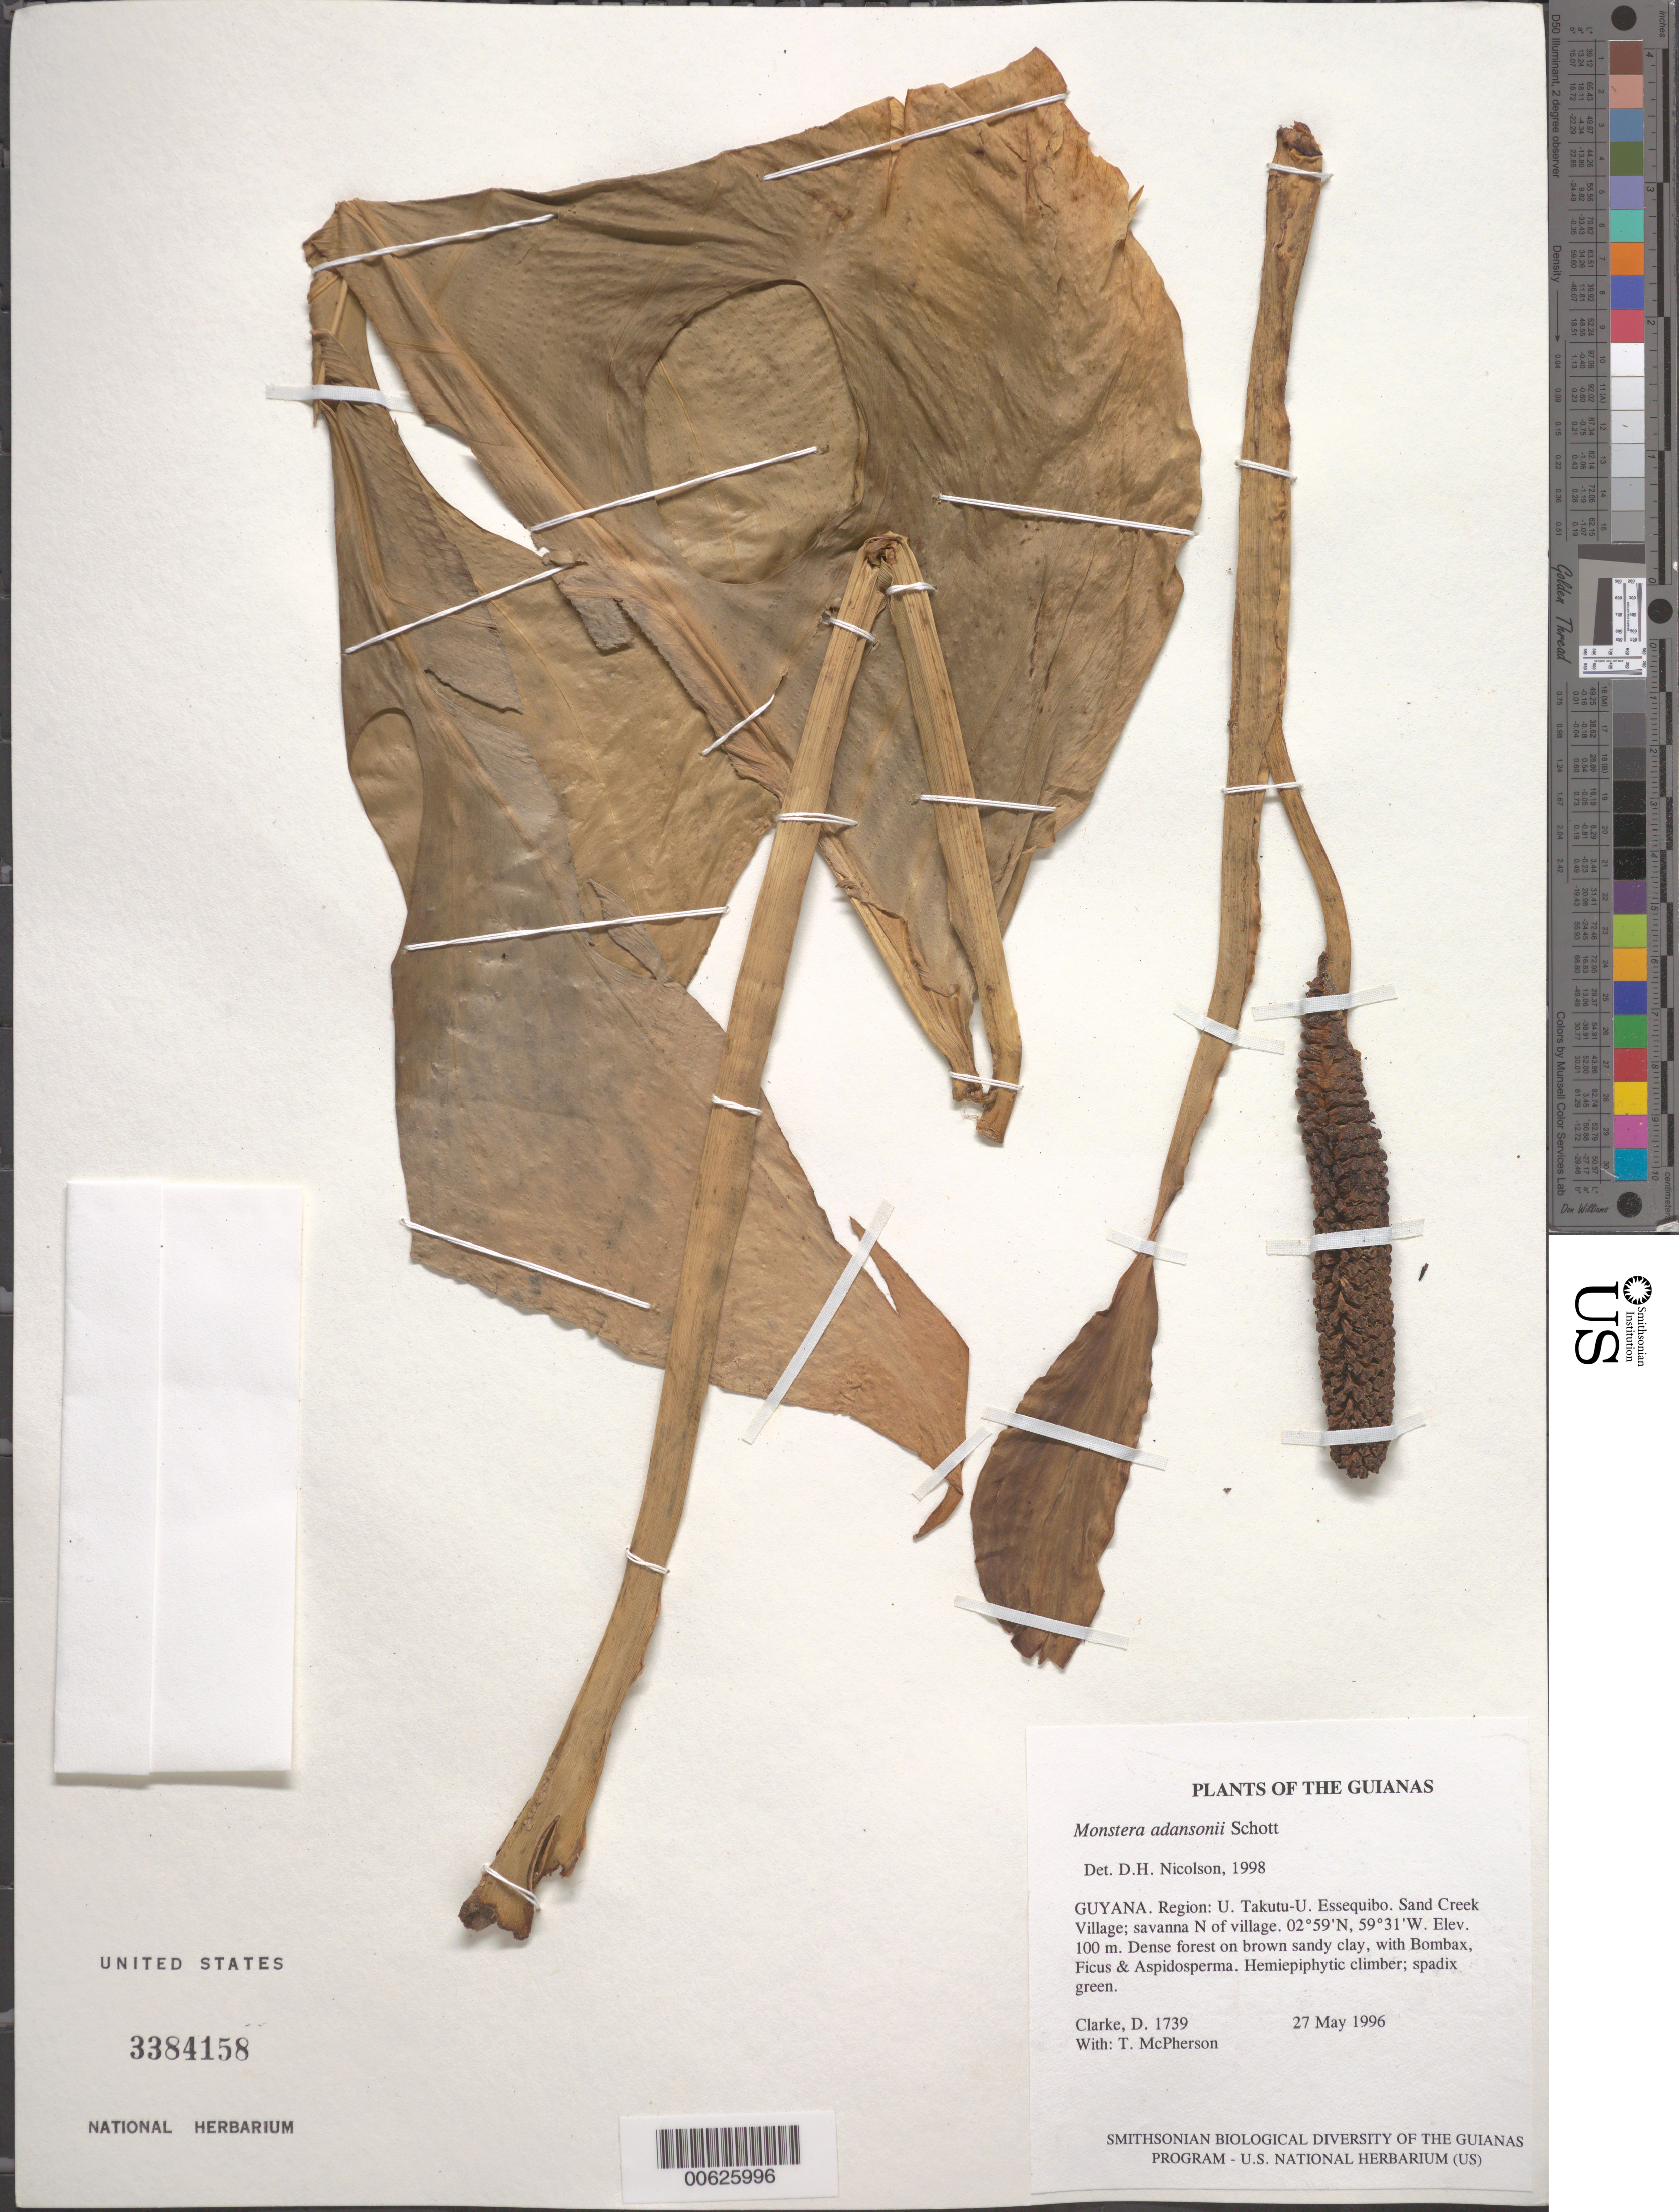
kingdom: Plantae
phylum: Tracheophyta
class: Liliopsida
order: Alismatales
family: Araceae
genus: Monstera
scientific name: Monstera adansonii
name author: Schott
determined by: Nicolson, Dan H.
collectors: H. D. Clarke & T. McPherson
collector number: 1739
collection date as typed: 27 May 1996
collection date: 1996-05-27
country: Guyana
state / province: U. Takutu-U. Essequibo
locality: Sand Creek Village; savanna N of village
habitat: Dense forest on brown sandy clay, with Bombacaceae, Ficus & Aspidosperma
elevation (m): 100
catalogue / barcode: US 3384158